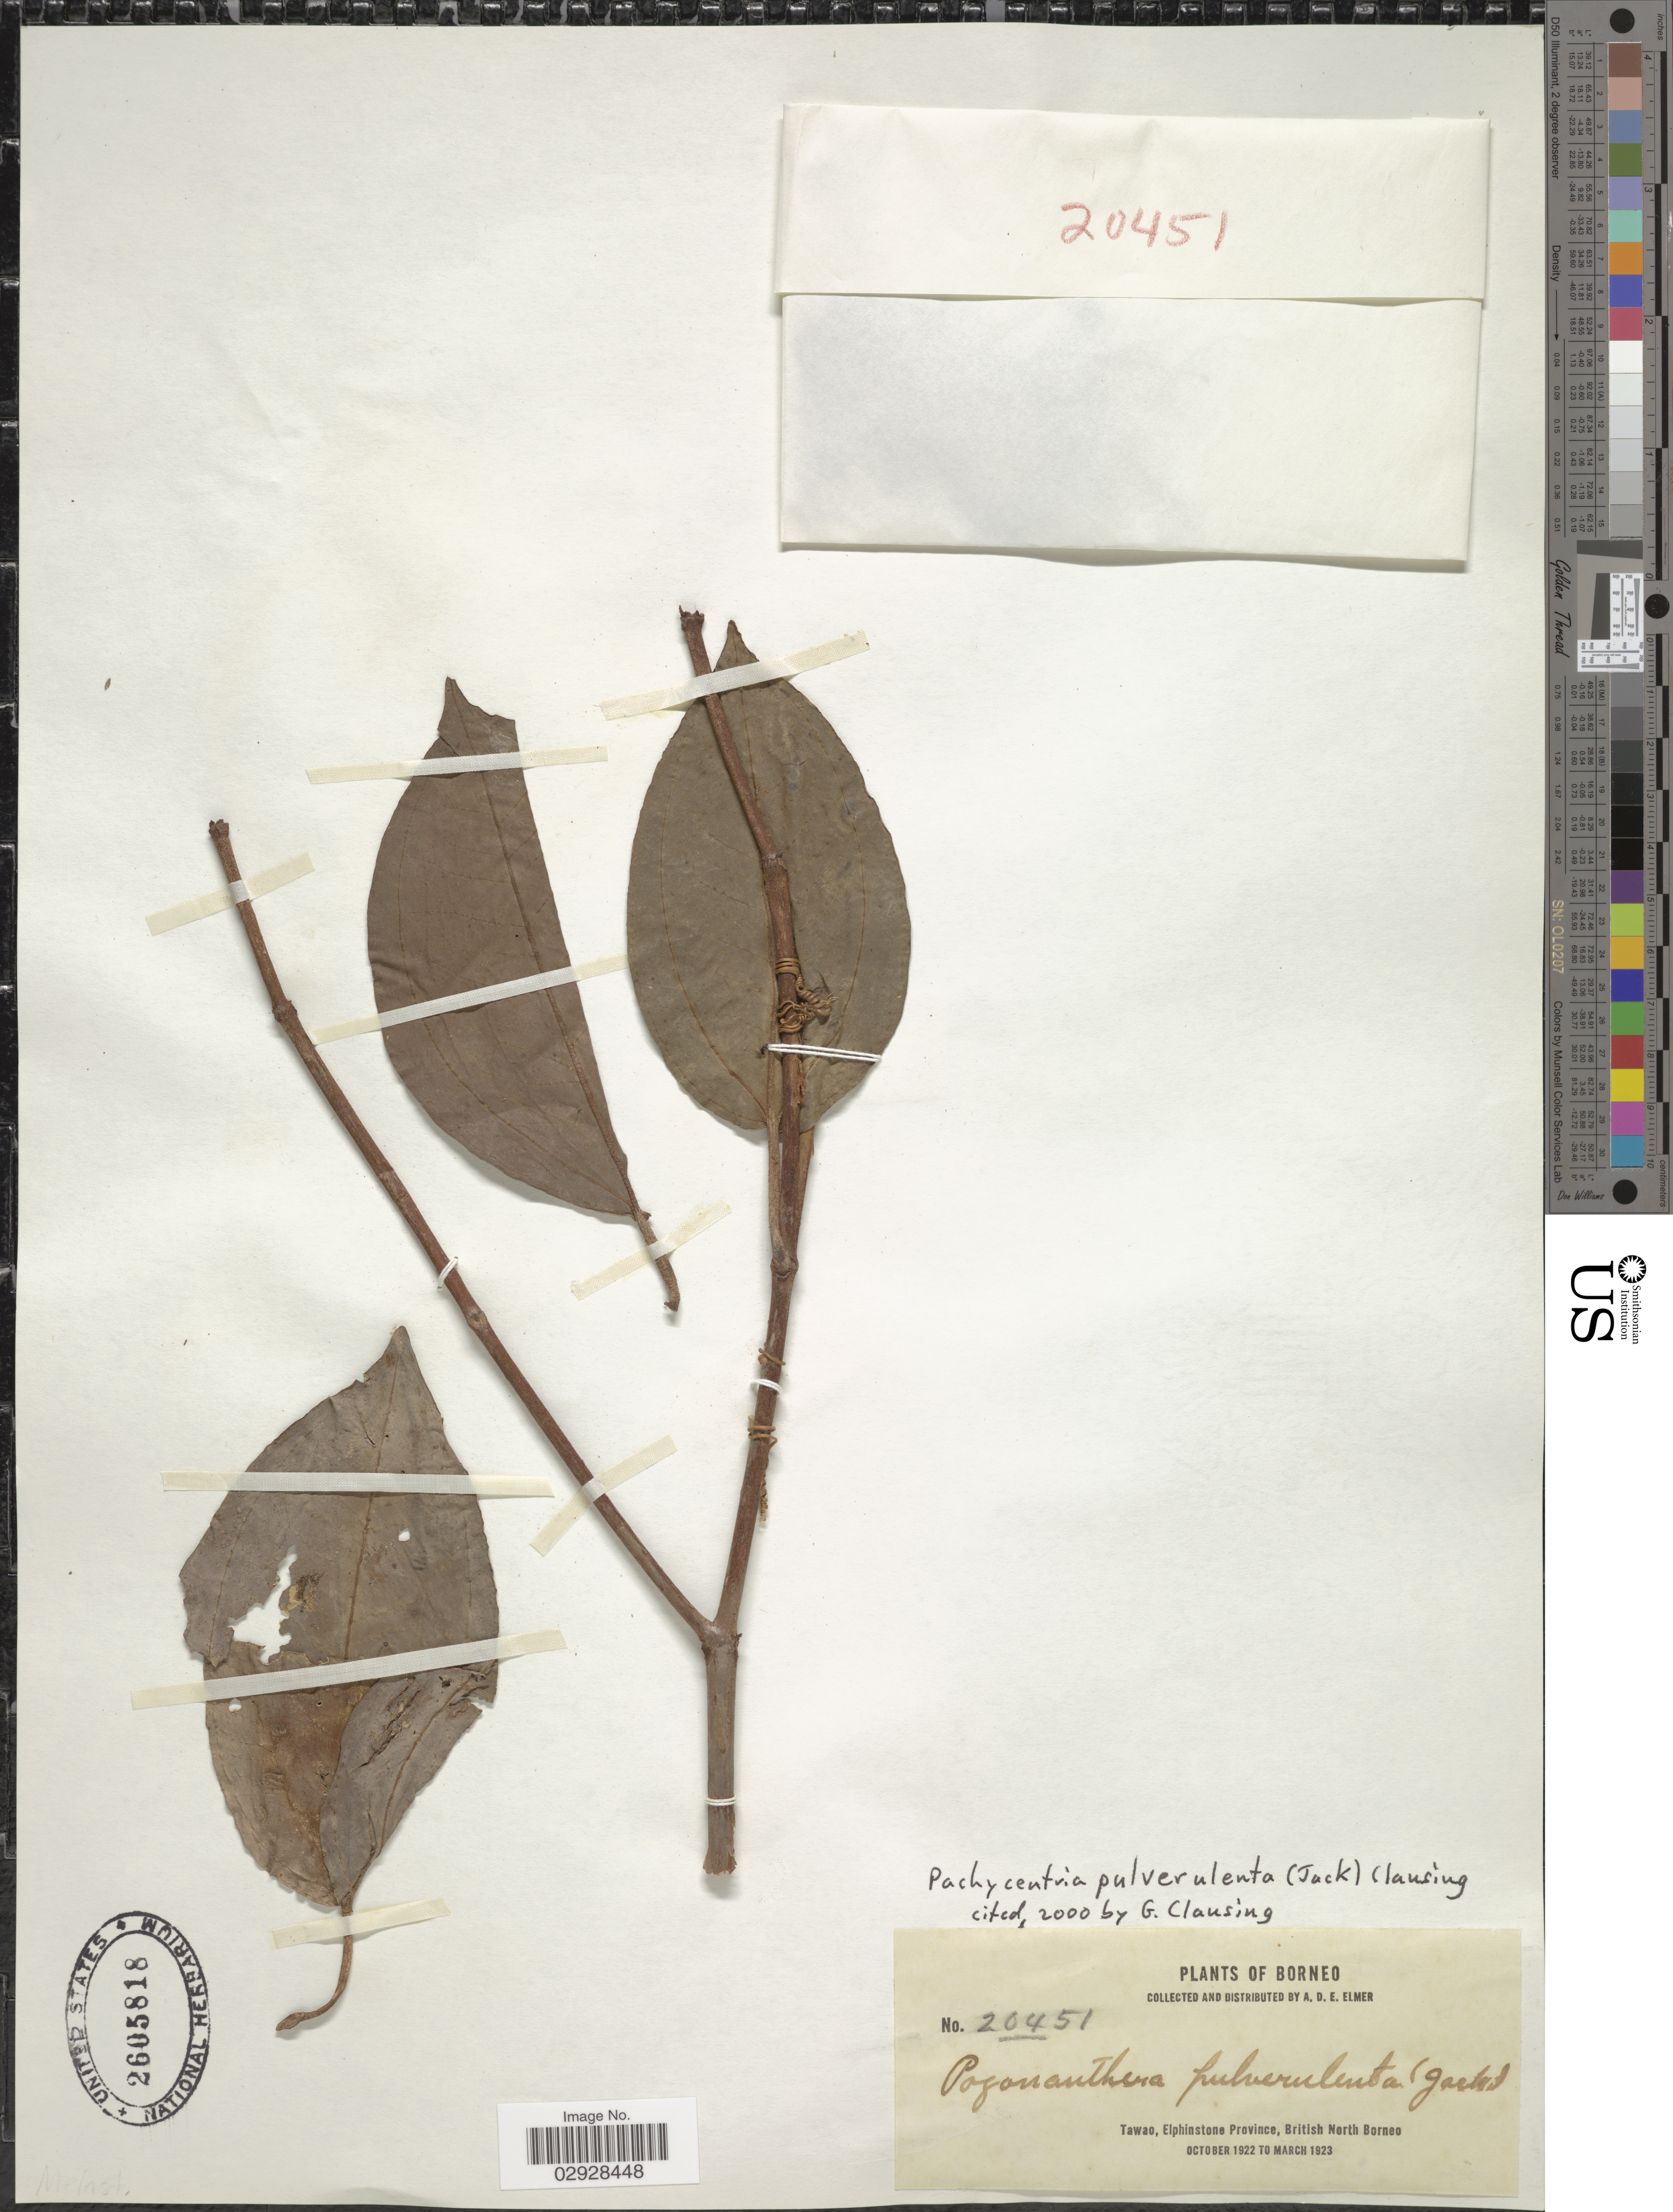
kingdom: Plantae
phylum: Tracheophyta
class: Magnoliopsida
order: Myrtales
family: Melastomataceae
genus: Pachycentria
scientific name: Pachycentria pulverulenta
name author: (Jack) Clausing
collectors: A. D. E. Elmer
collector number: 20451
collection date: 1922-10/1923-03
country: Malaysia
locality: British North Boreno. Tawao, Elphinstone Province .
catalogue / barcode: US 2605818